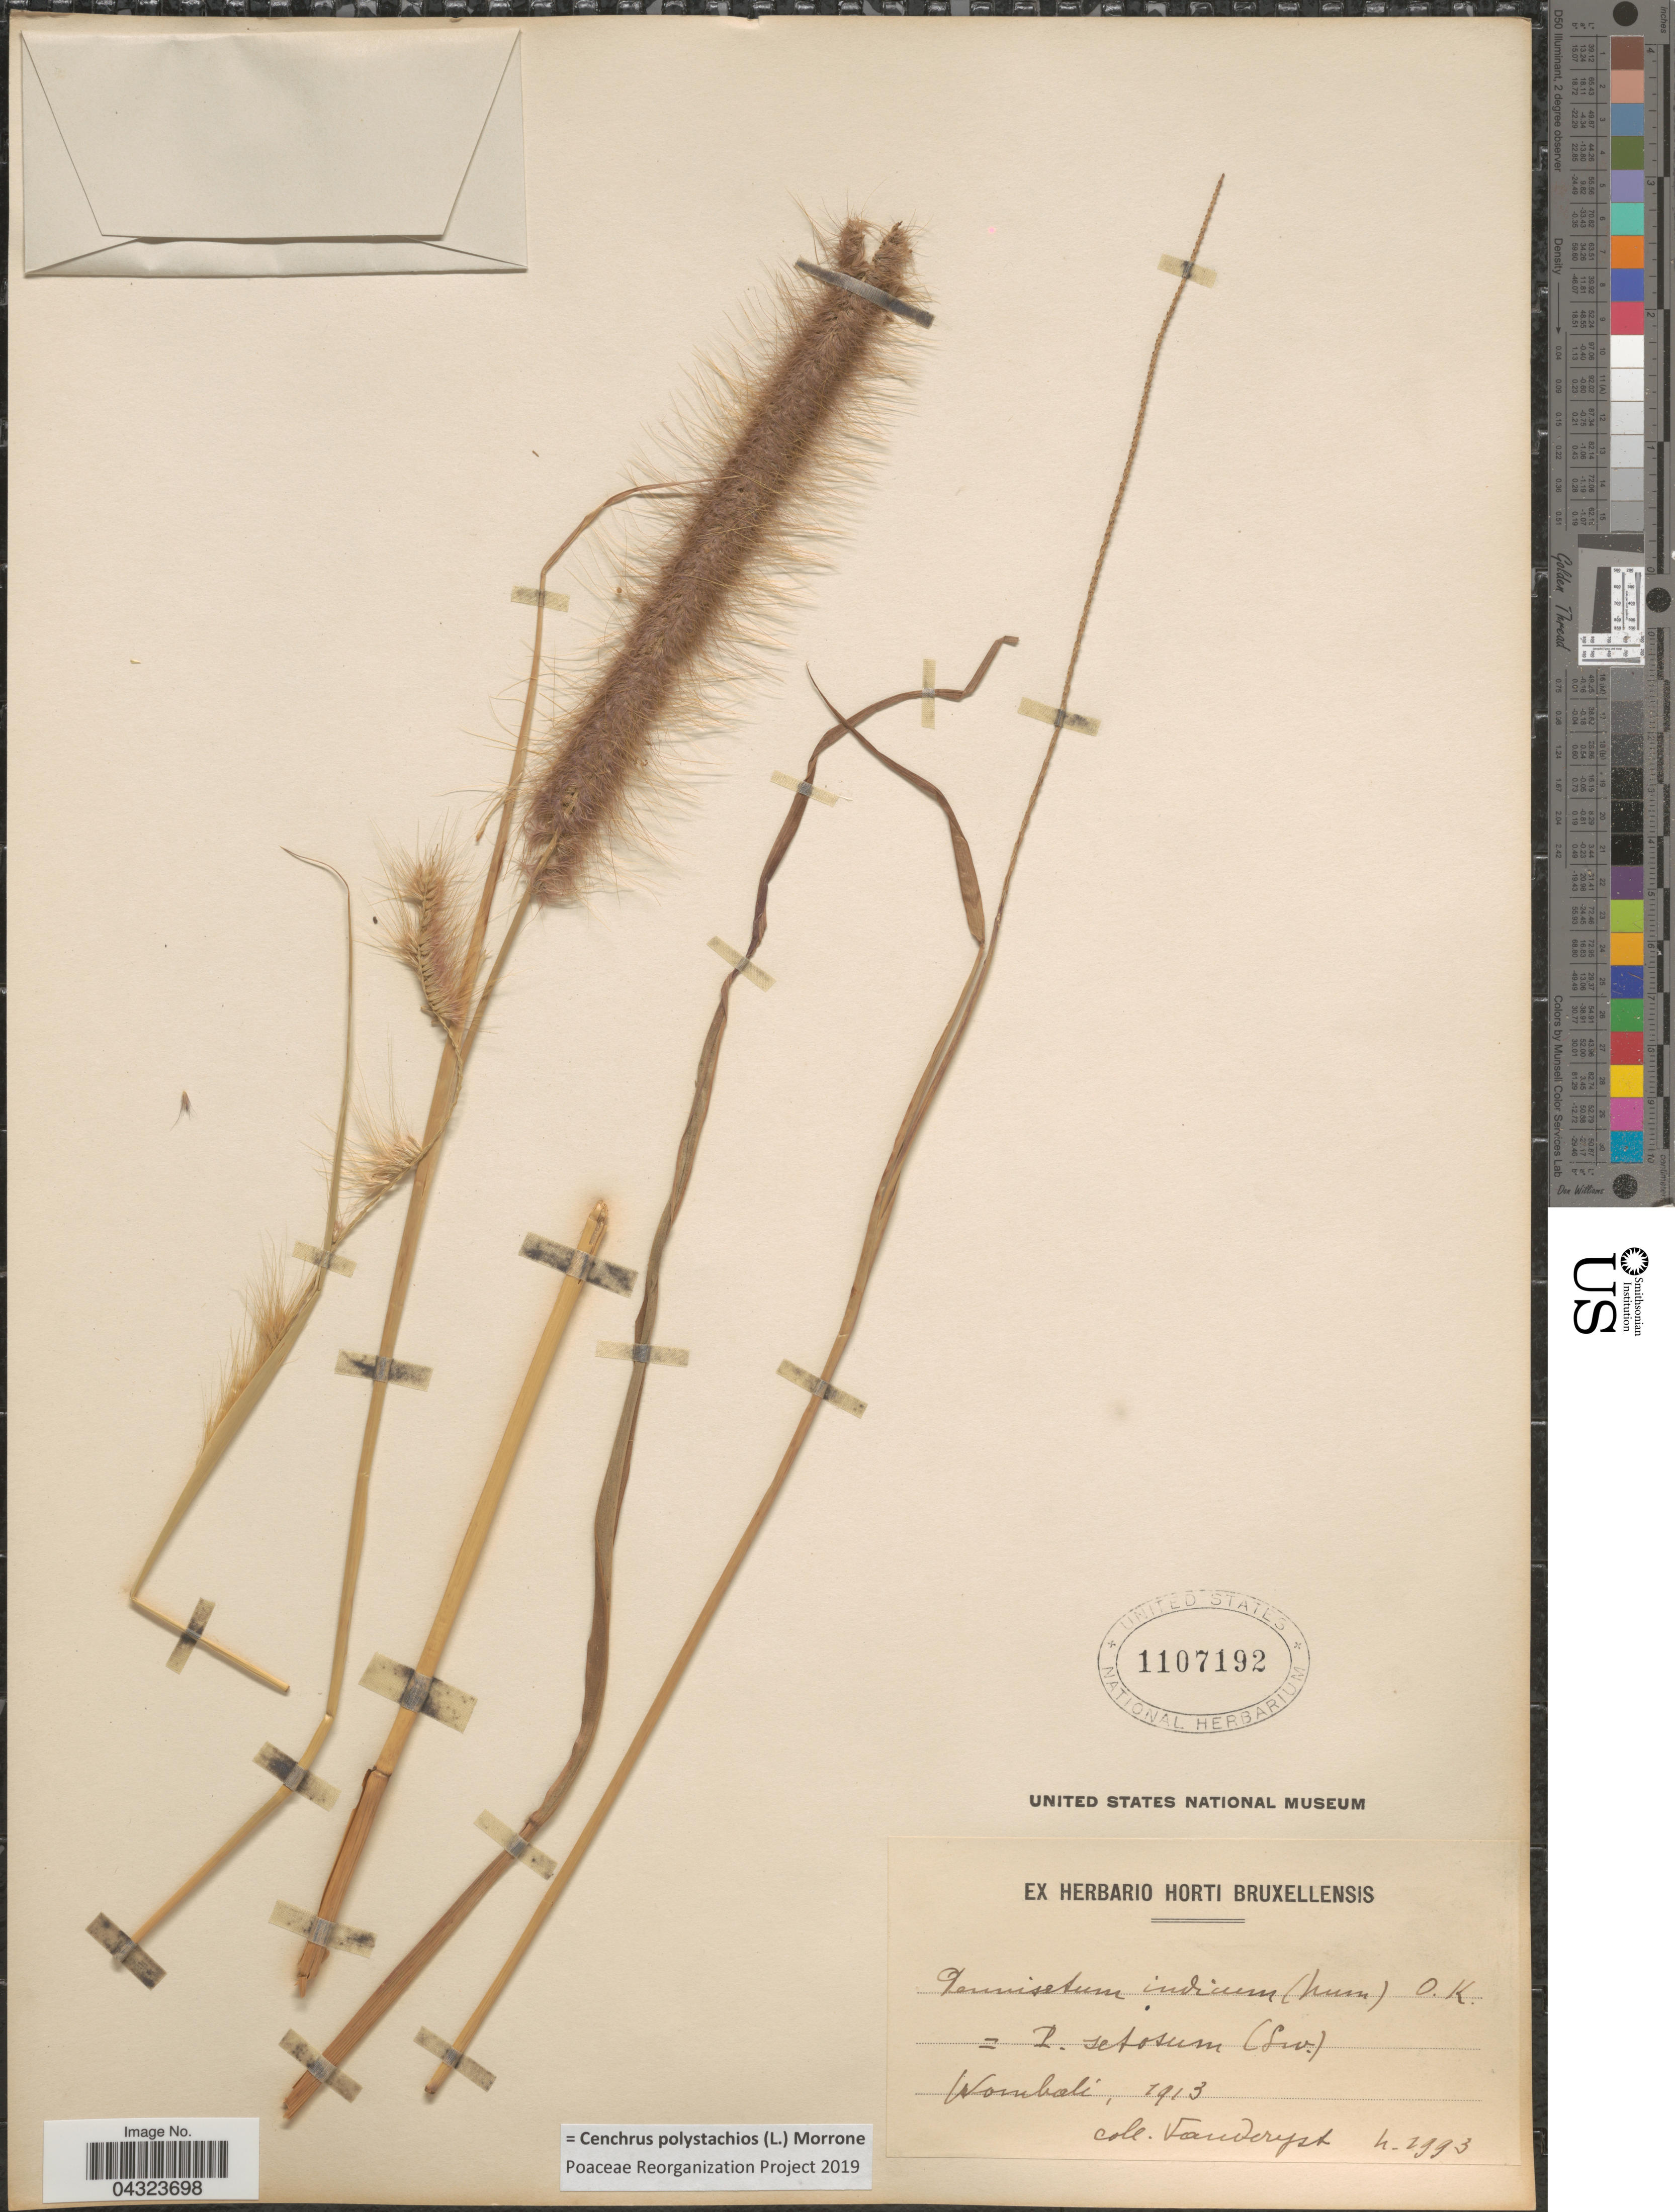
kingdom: Plantae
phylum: Tracheophyta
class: Liliopsida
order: Poales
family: Poaceae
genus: Cenchrus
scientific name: Cenchrus polystachios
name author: (L.) Morrone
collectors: Vanderyst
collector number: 2993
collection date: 1913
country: Congo, Democratic Republic of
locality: Wombali.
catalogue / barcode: US 1107192